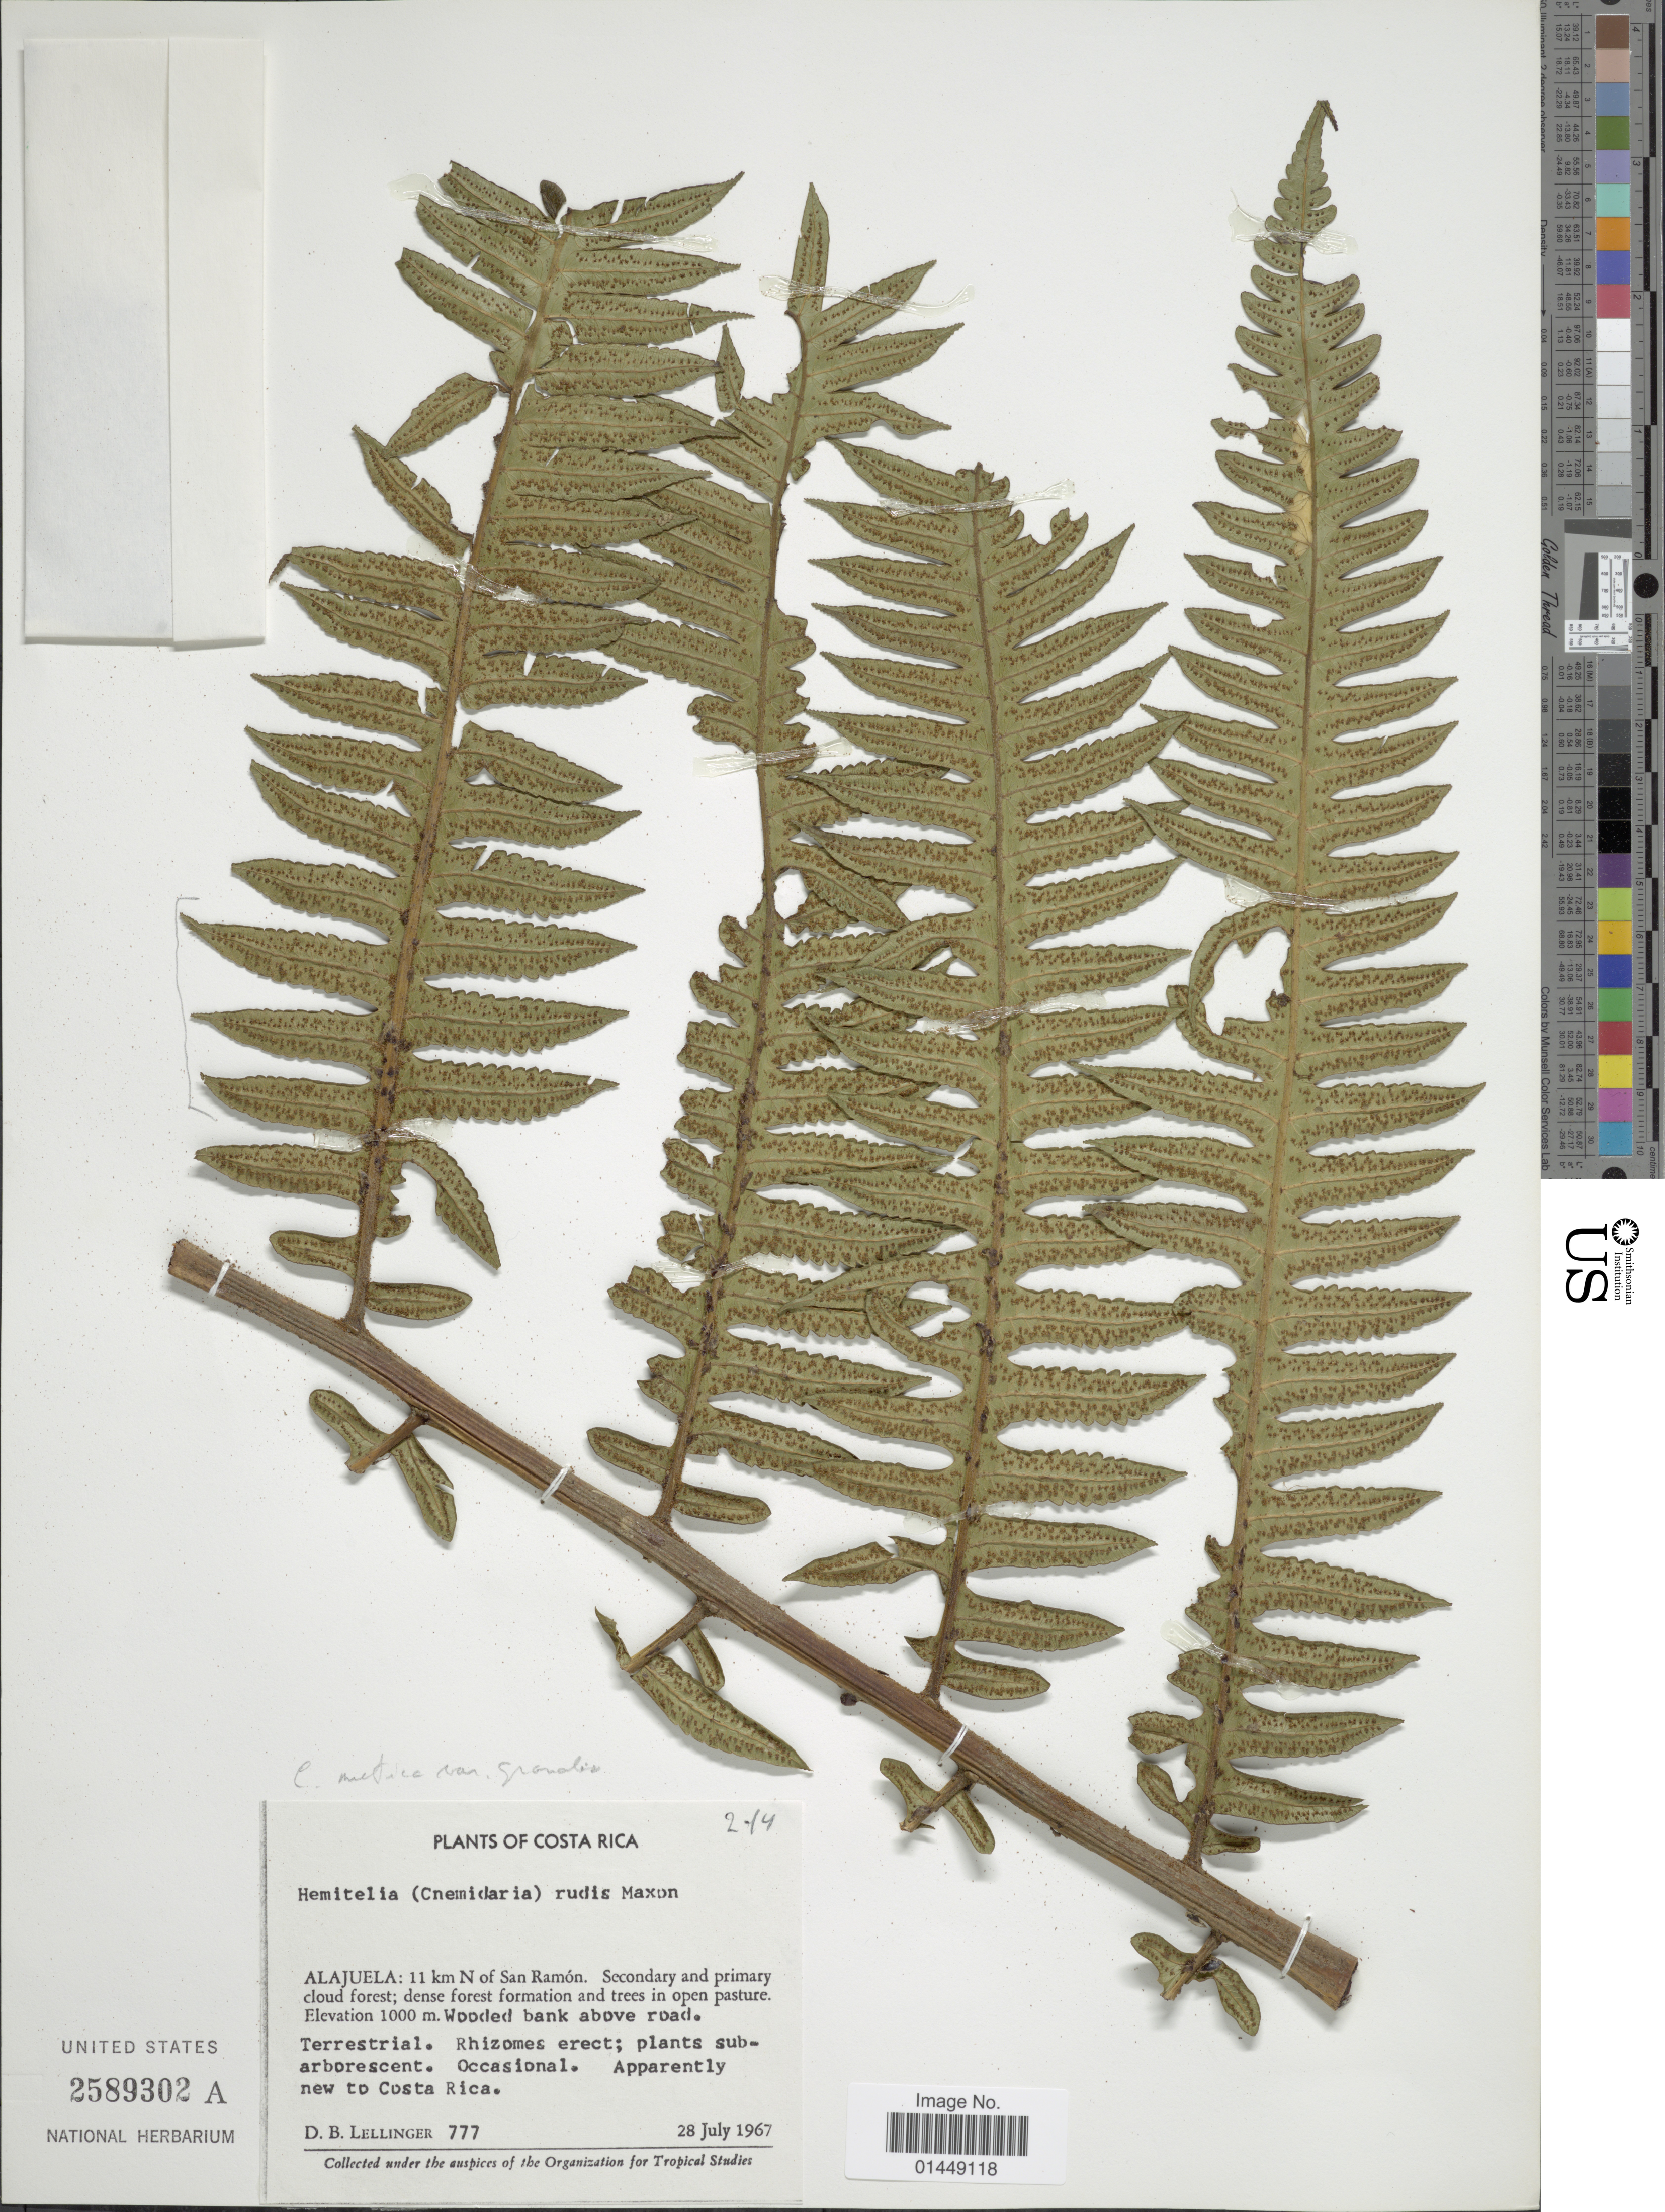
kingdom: Plantae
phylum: Tracheophyta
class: Polypodiopsida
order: Cyatheales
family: Cyatheaceae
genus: Cyathea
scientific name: Cyathea mutica var. grandis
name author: (Maxon) Lehnert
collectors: D. B. Lellinger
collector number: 777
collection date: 1967-07-28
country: Costa Rica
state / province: Alajuela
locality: Alajuela: 11 km N of San Ramón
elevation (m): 1000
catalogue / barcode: US 2589302A